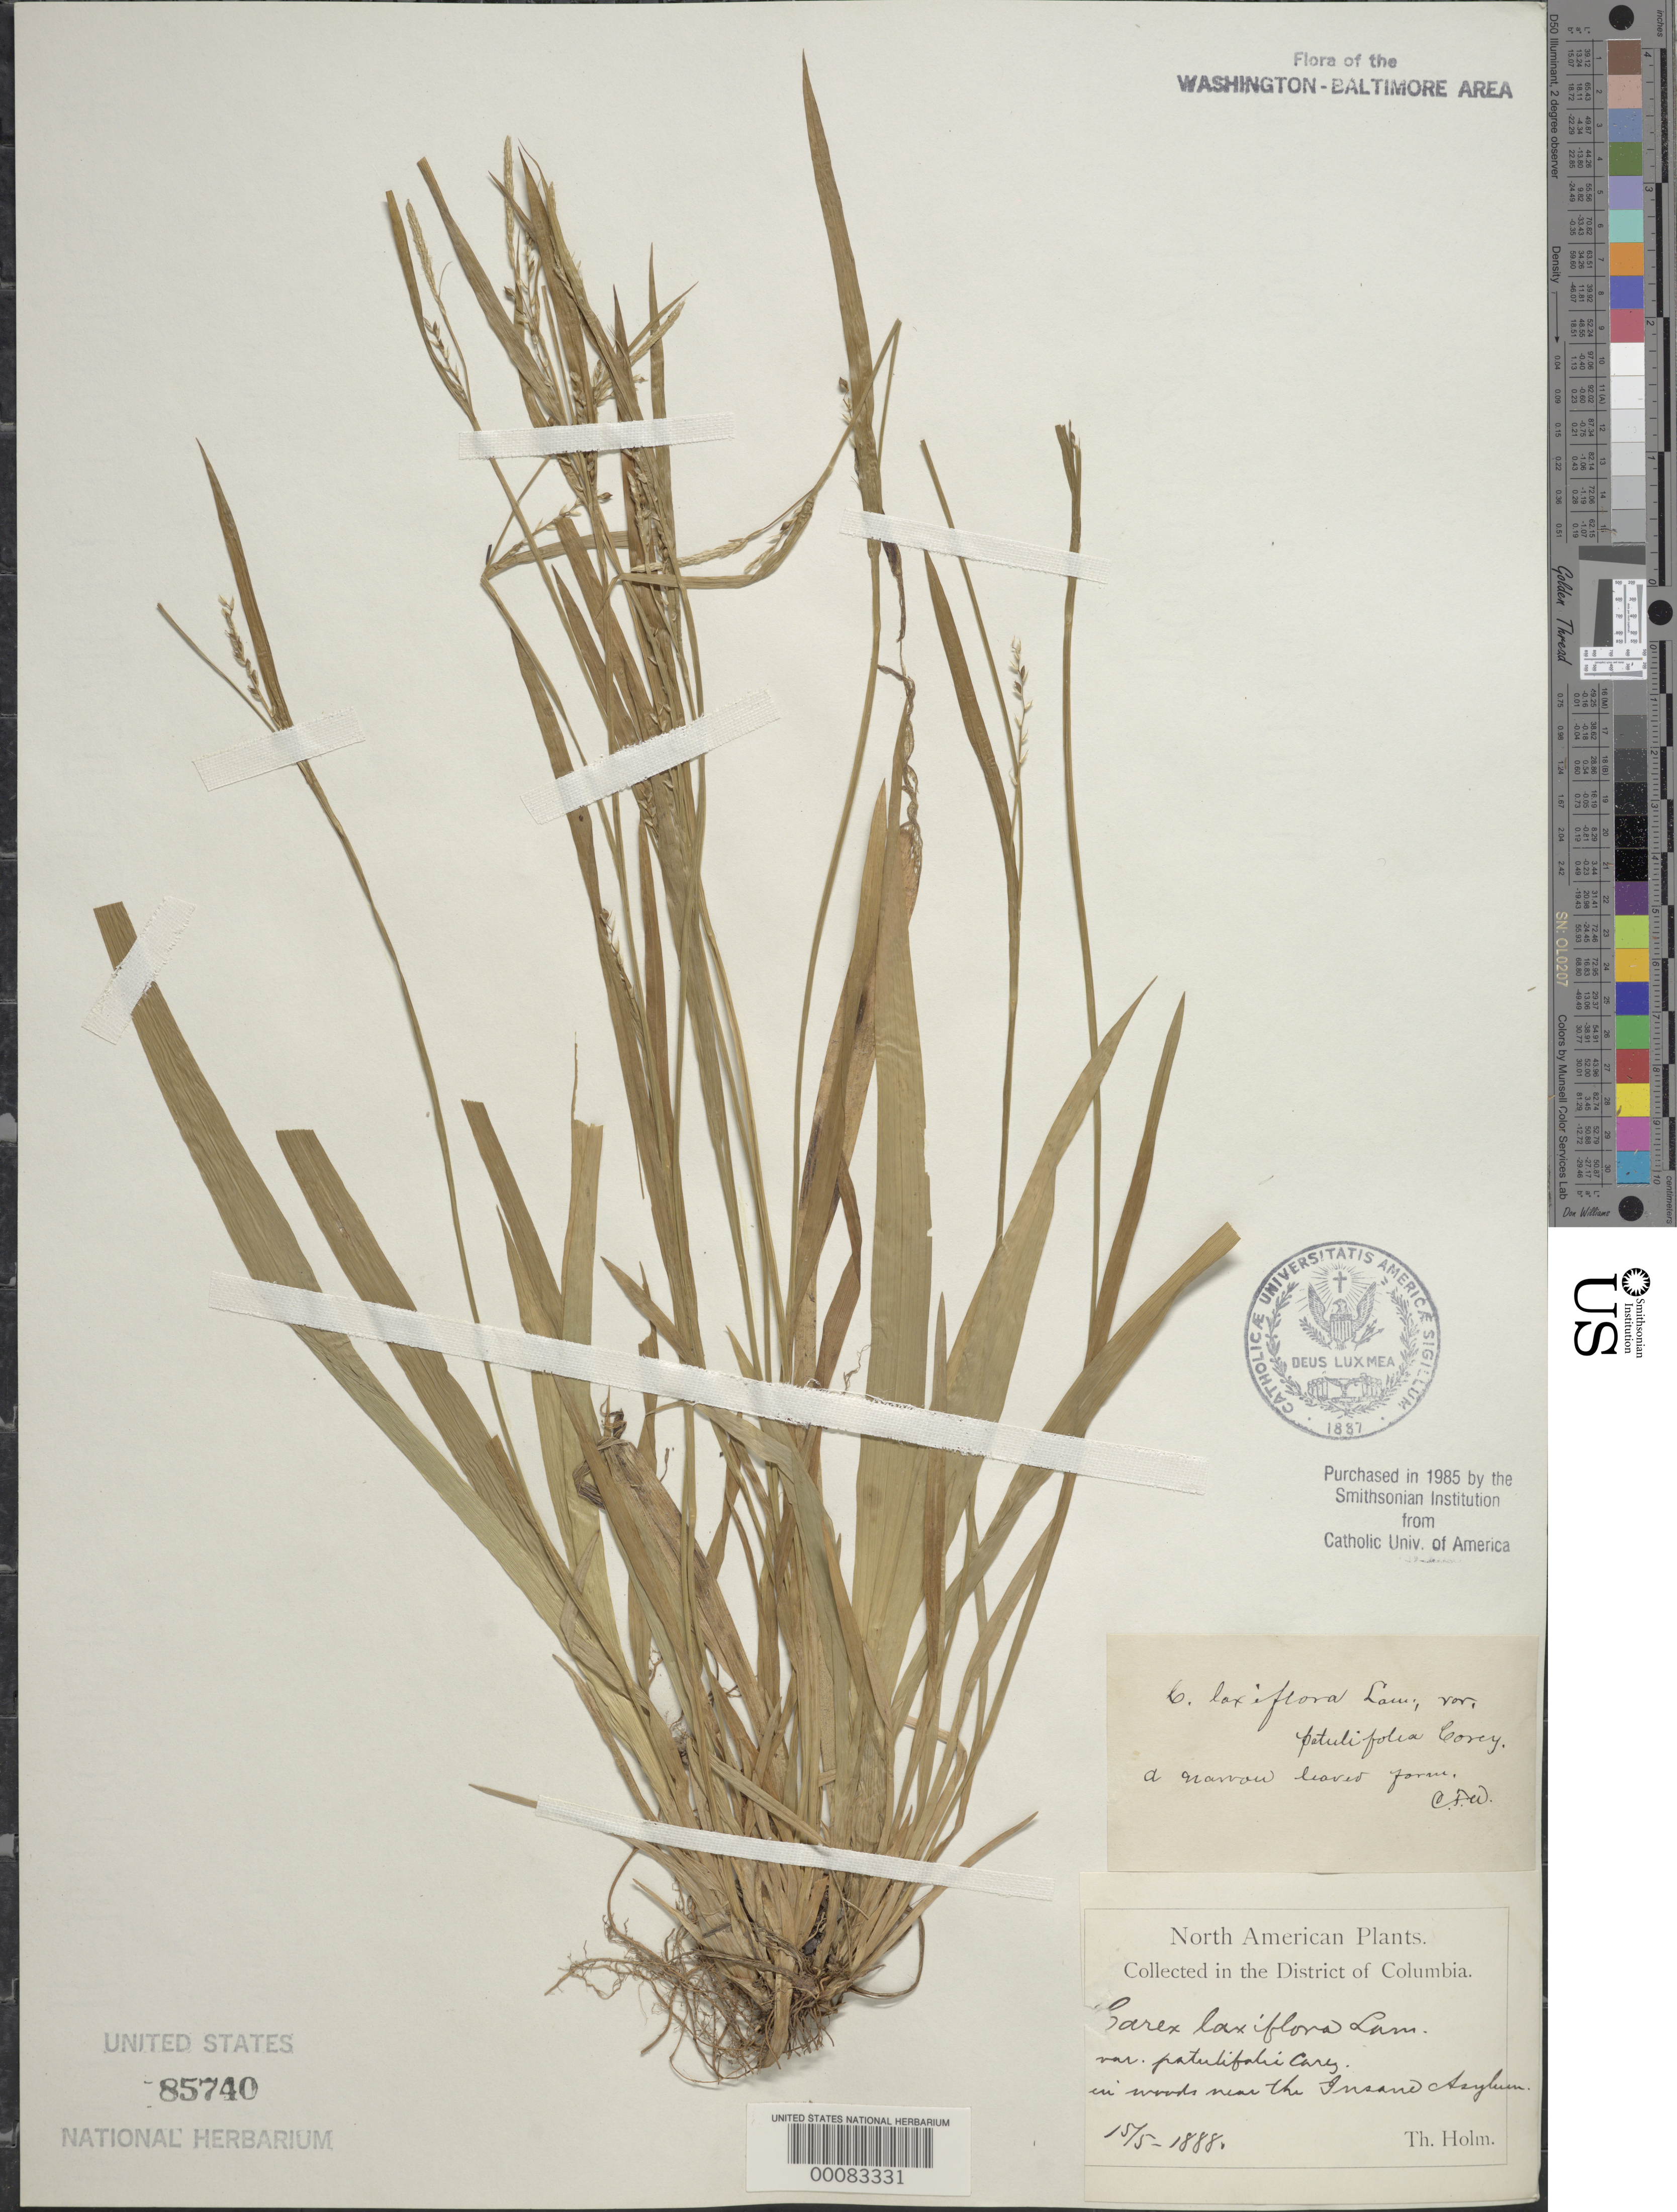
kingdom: Plantae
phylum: Tracheophyta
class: Liliopsida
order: Poales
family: Cyperaceae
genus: Carex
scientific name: Carex laxiflora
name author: Lam.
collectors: T. Holm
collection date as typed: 15 May 1888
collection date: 1888-05-15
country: United States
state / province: District of Columbia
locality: Near Insane Asylum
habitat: Woods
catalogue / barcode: US 85740